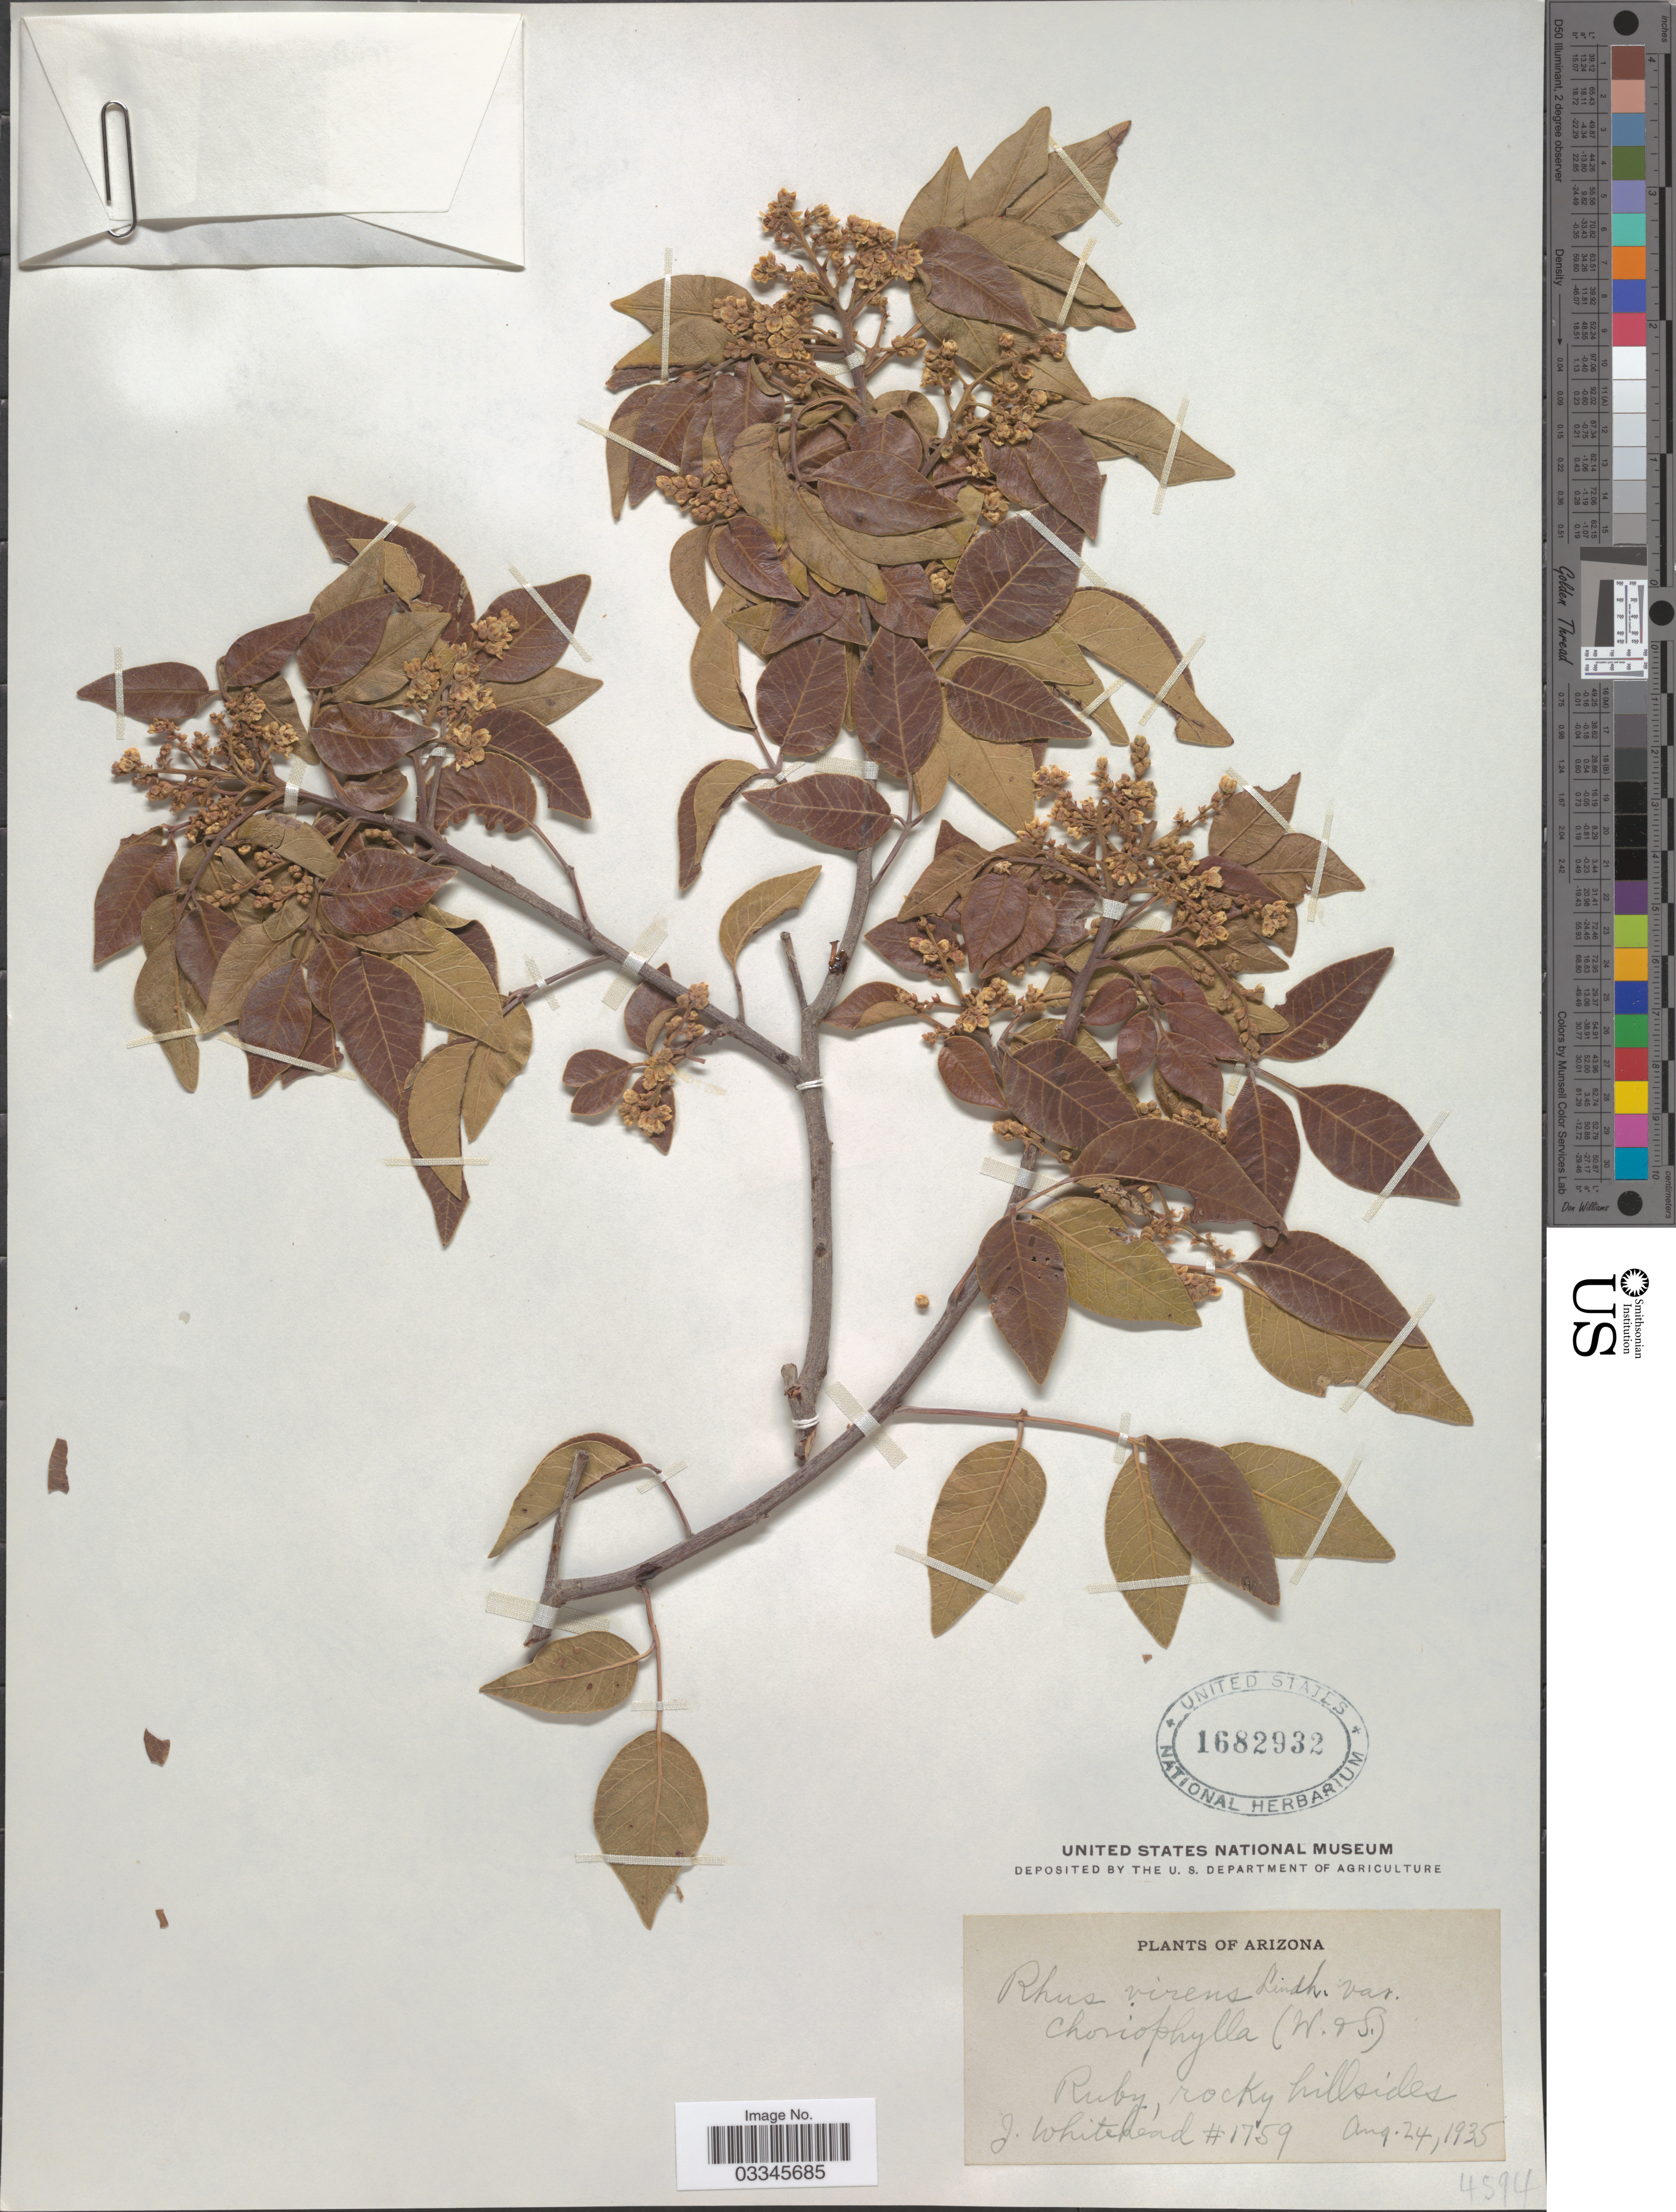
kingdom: Plantae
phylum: Tracheophyta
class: Magnoliopsida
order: Sapindales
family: Anacardiaceae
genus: Rhus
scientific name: Rhus choriophylla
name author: Wooton & Standl.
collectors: J. Whitehead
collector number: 1759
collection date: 1935-08-24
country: United States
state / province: Arizona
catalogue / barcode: US 1682932